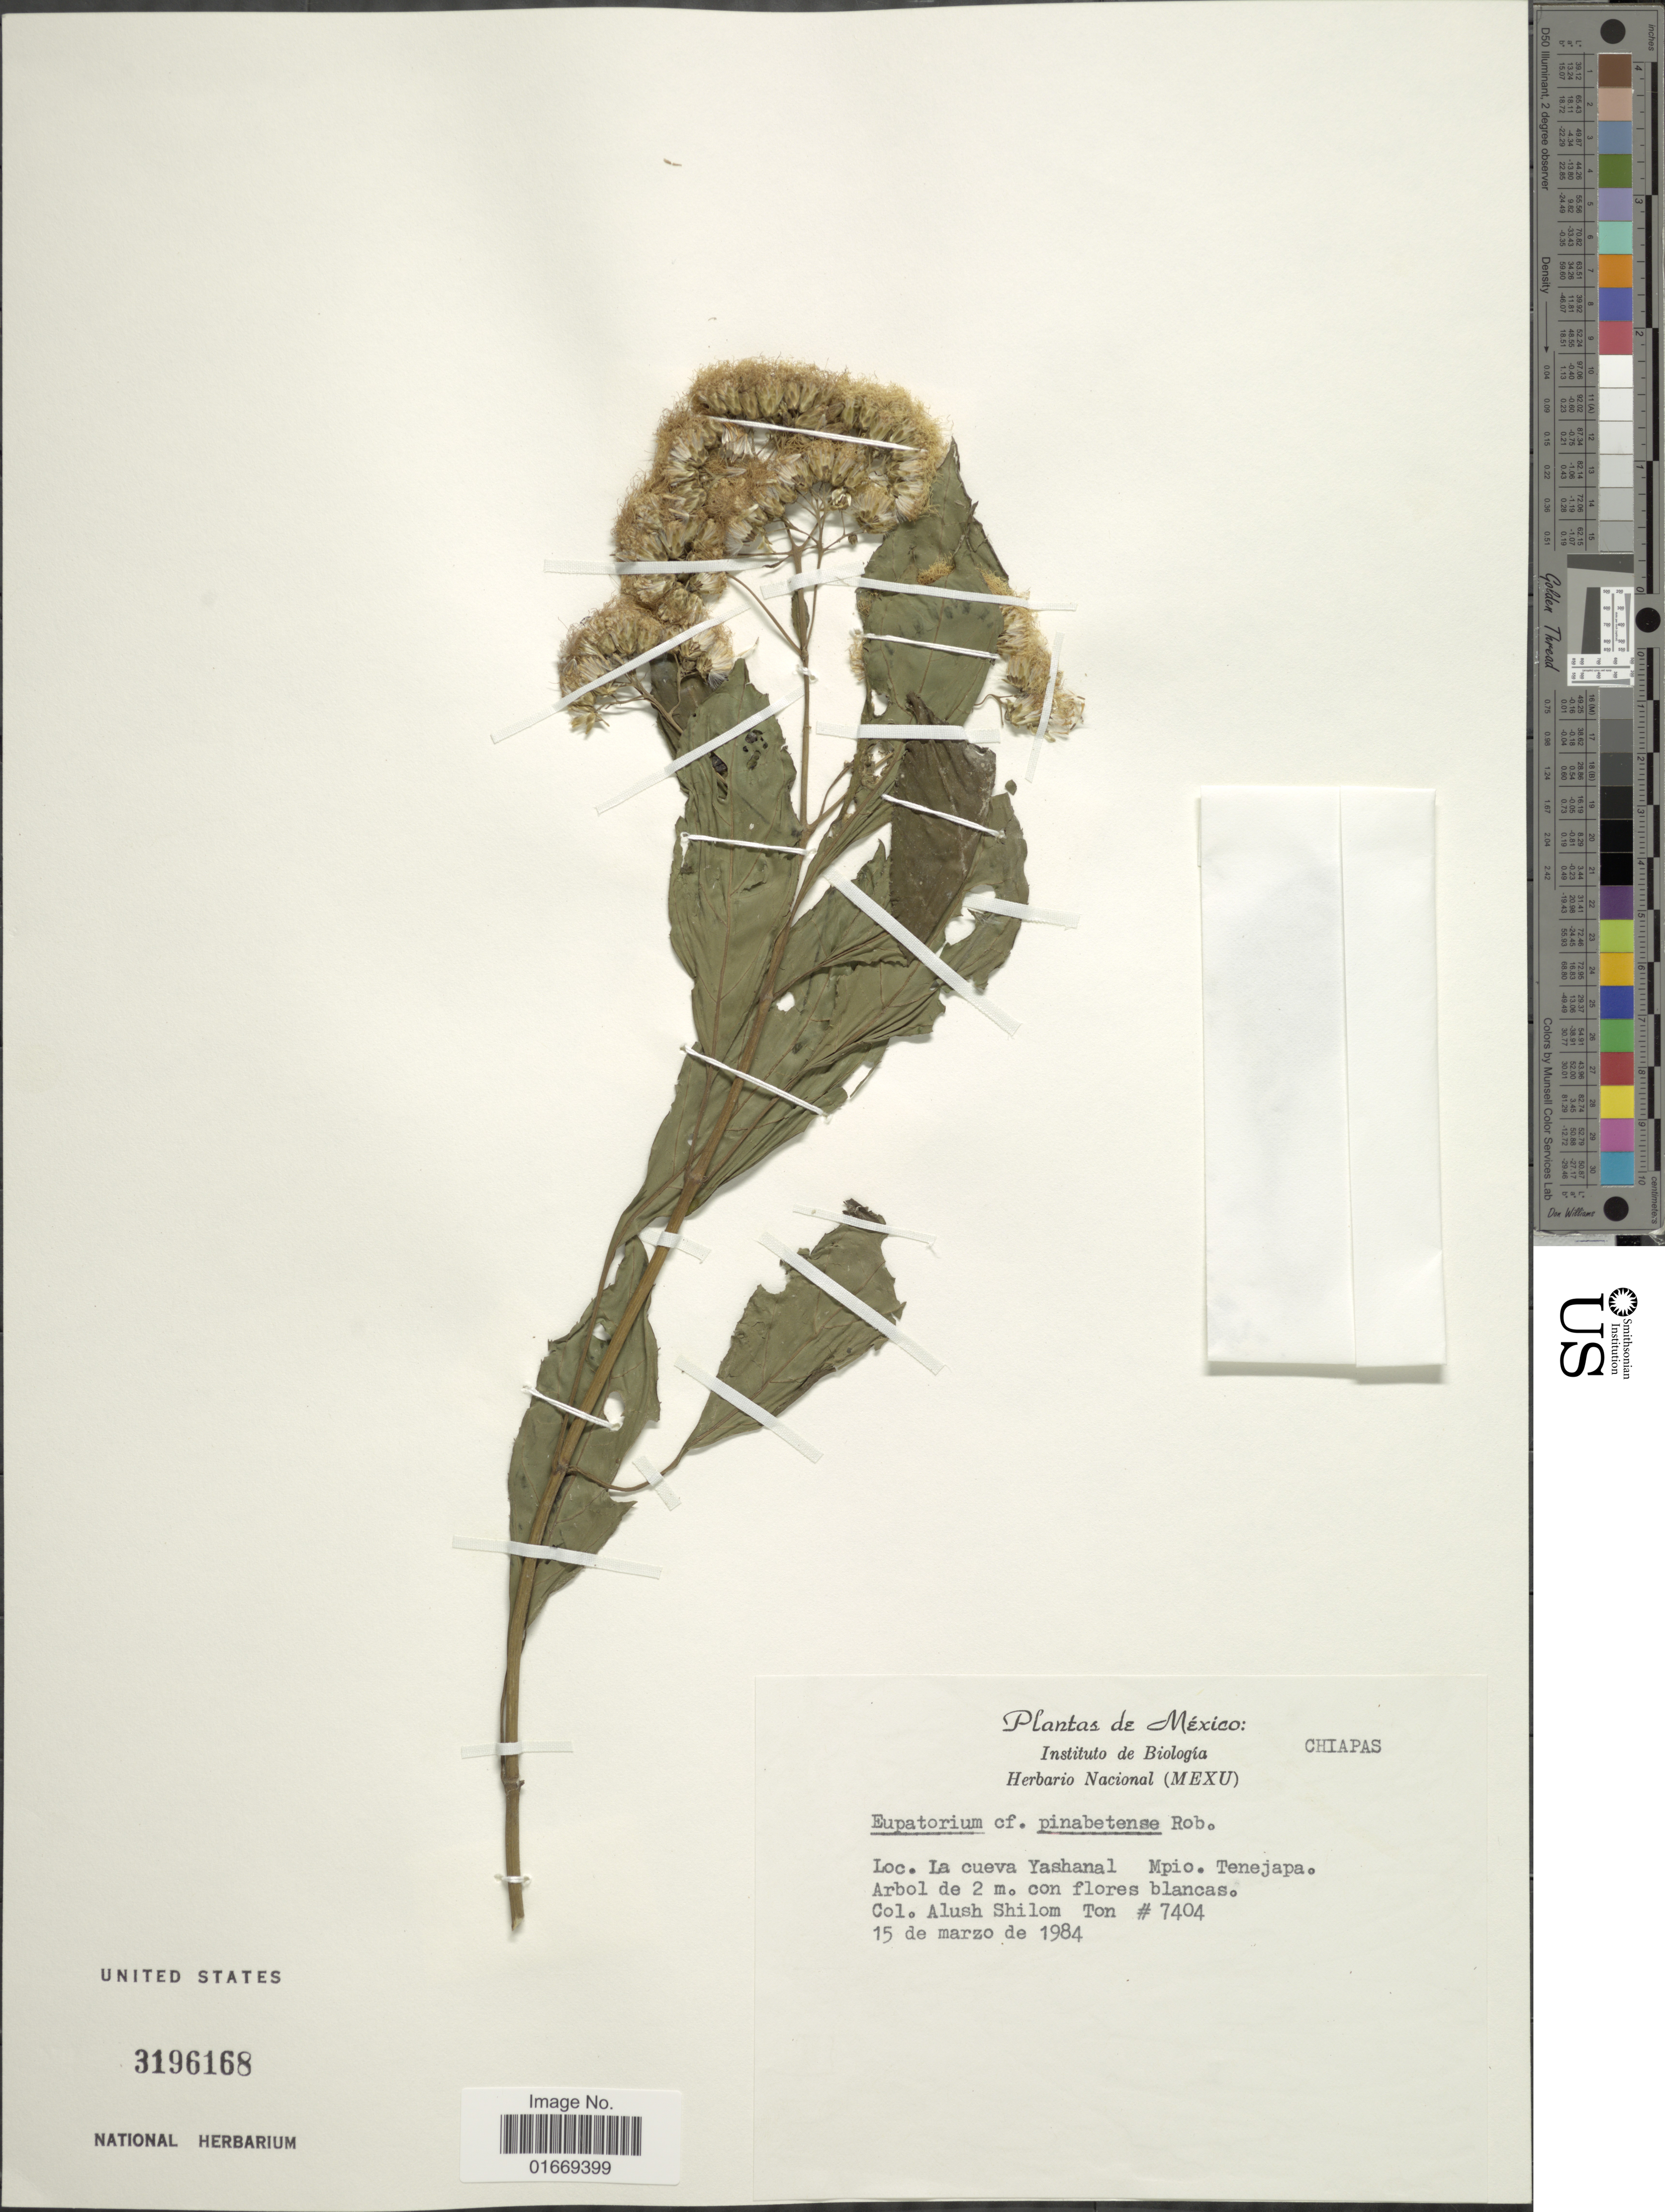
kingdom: Plantae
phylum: Tracheophyta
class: Magnoliopsida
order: Asterales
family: Asteraceae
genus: Bartlettina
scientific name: Bartlettina pinabetensis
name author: (B.L. Rob.) R.M. King & H. Rob.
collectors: A. M. Ton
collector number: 7404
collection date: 1984-03-15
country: Mexico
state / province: Chiapas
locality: La cueva Yashanal Mpio Tenejapa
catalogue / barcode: US 3196168